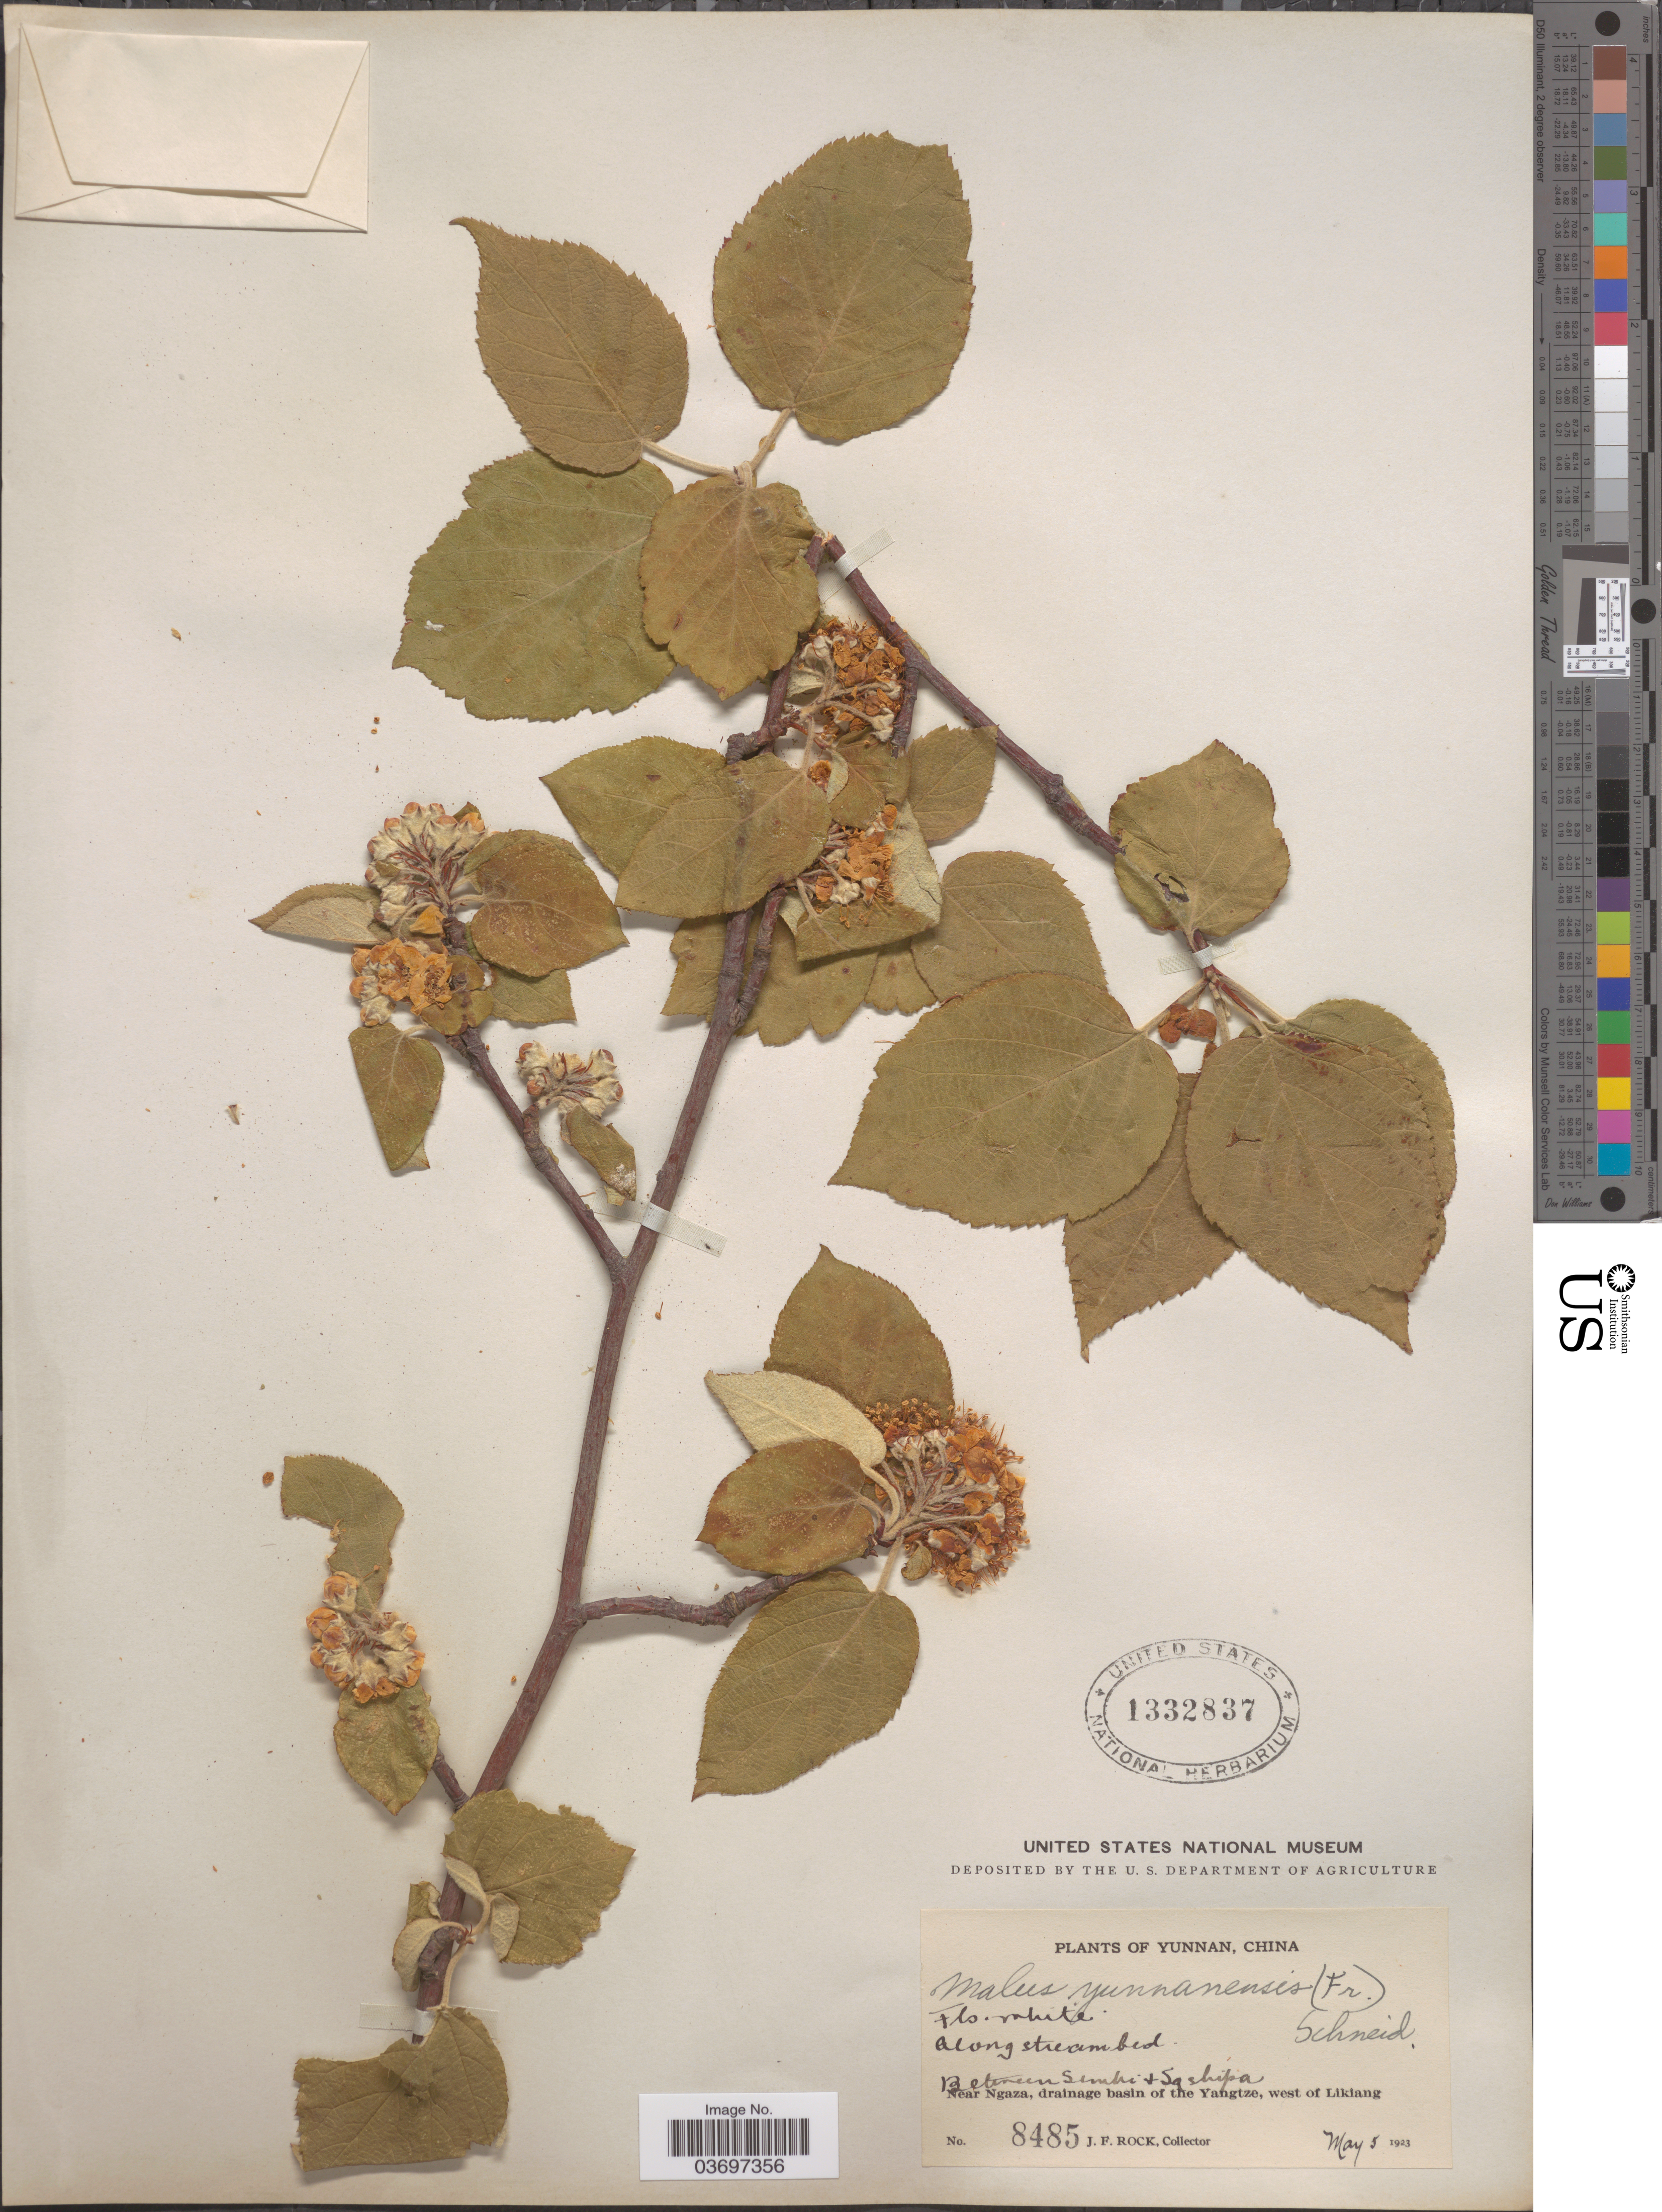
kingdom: Plantae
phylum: Tracheophyta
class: Magnoliopsida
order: Rosales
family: Rosaceae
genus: Malus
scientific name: Malus yunnanensis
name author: (Franch.) C.K. Schneid.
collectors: J. Rock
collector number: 8485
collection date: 1923-05-05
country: China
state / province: Yunnan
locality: Along stream bed. Between Simhi & Sq shipa. [interpreted] Near Ngaza, drainage basin of the Yangtze, west of Likiang.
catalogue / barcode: US 1332837